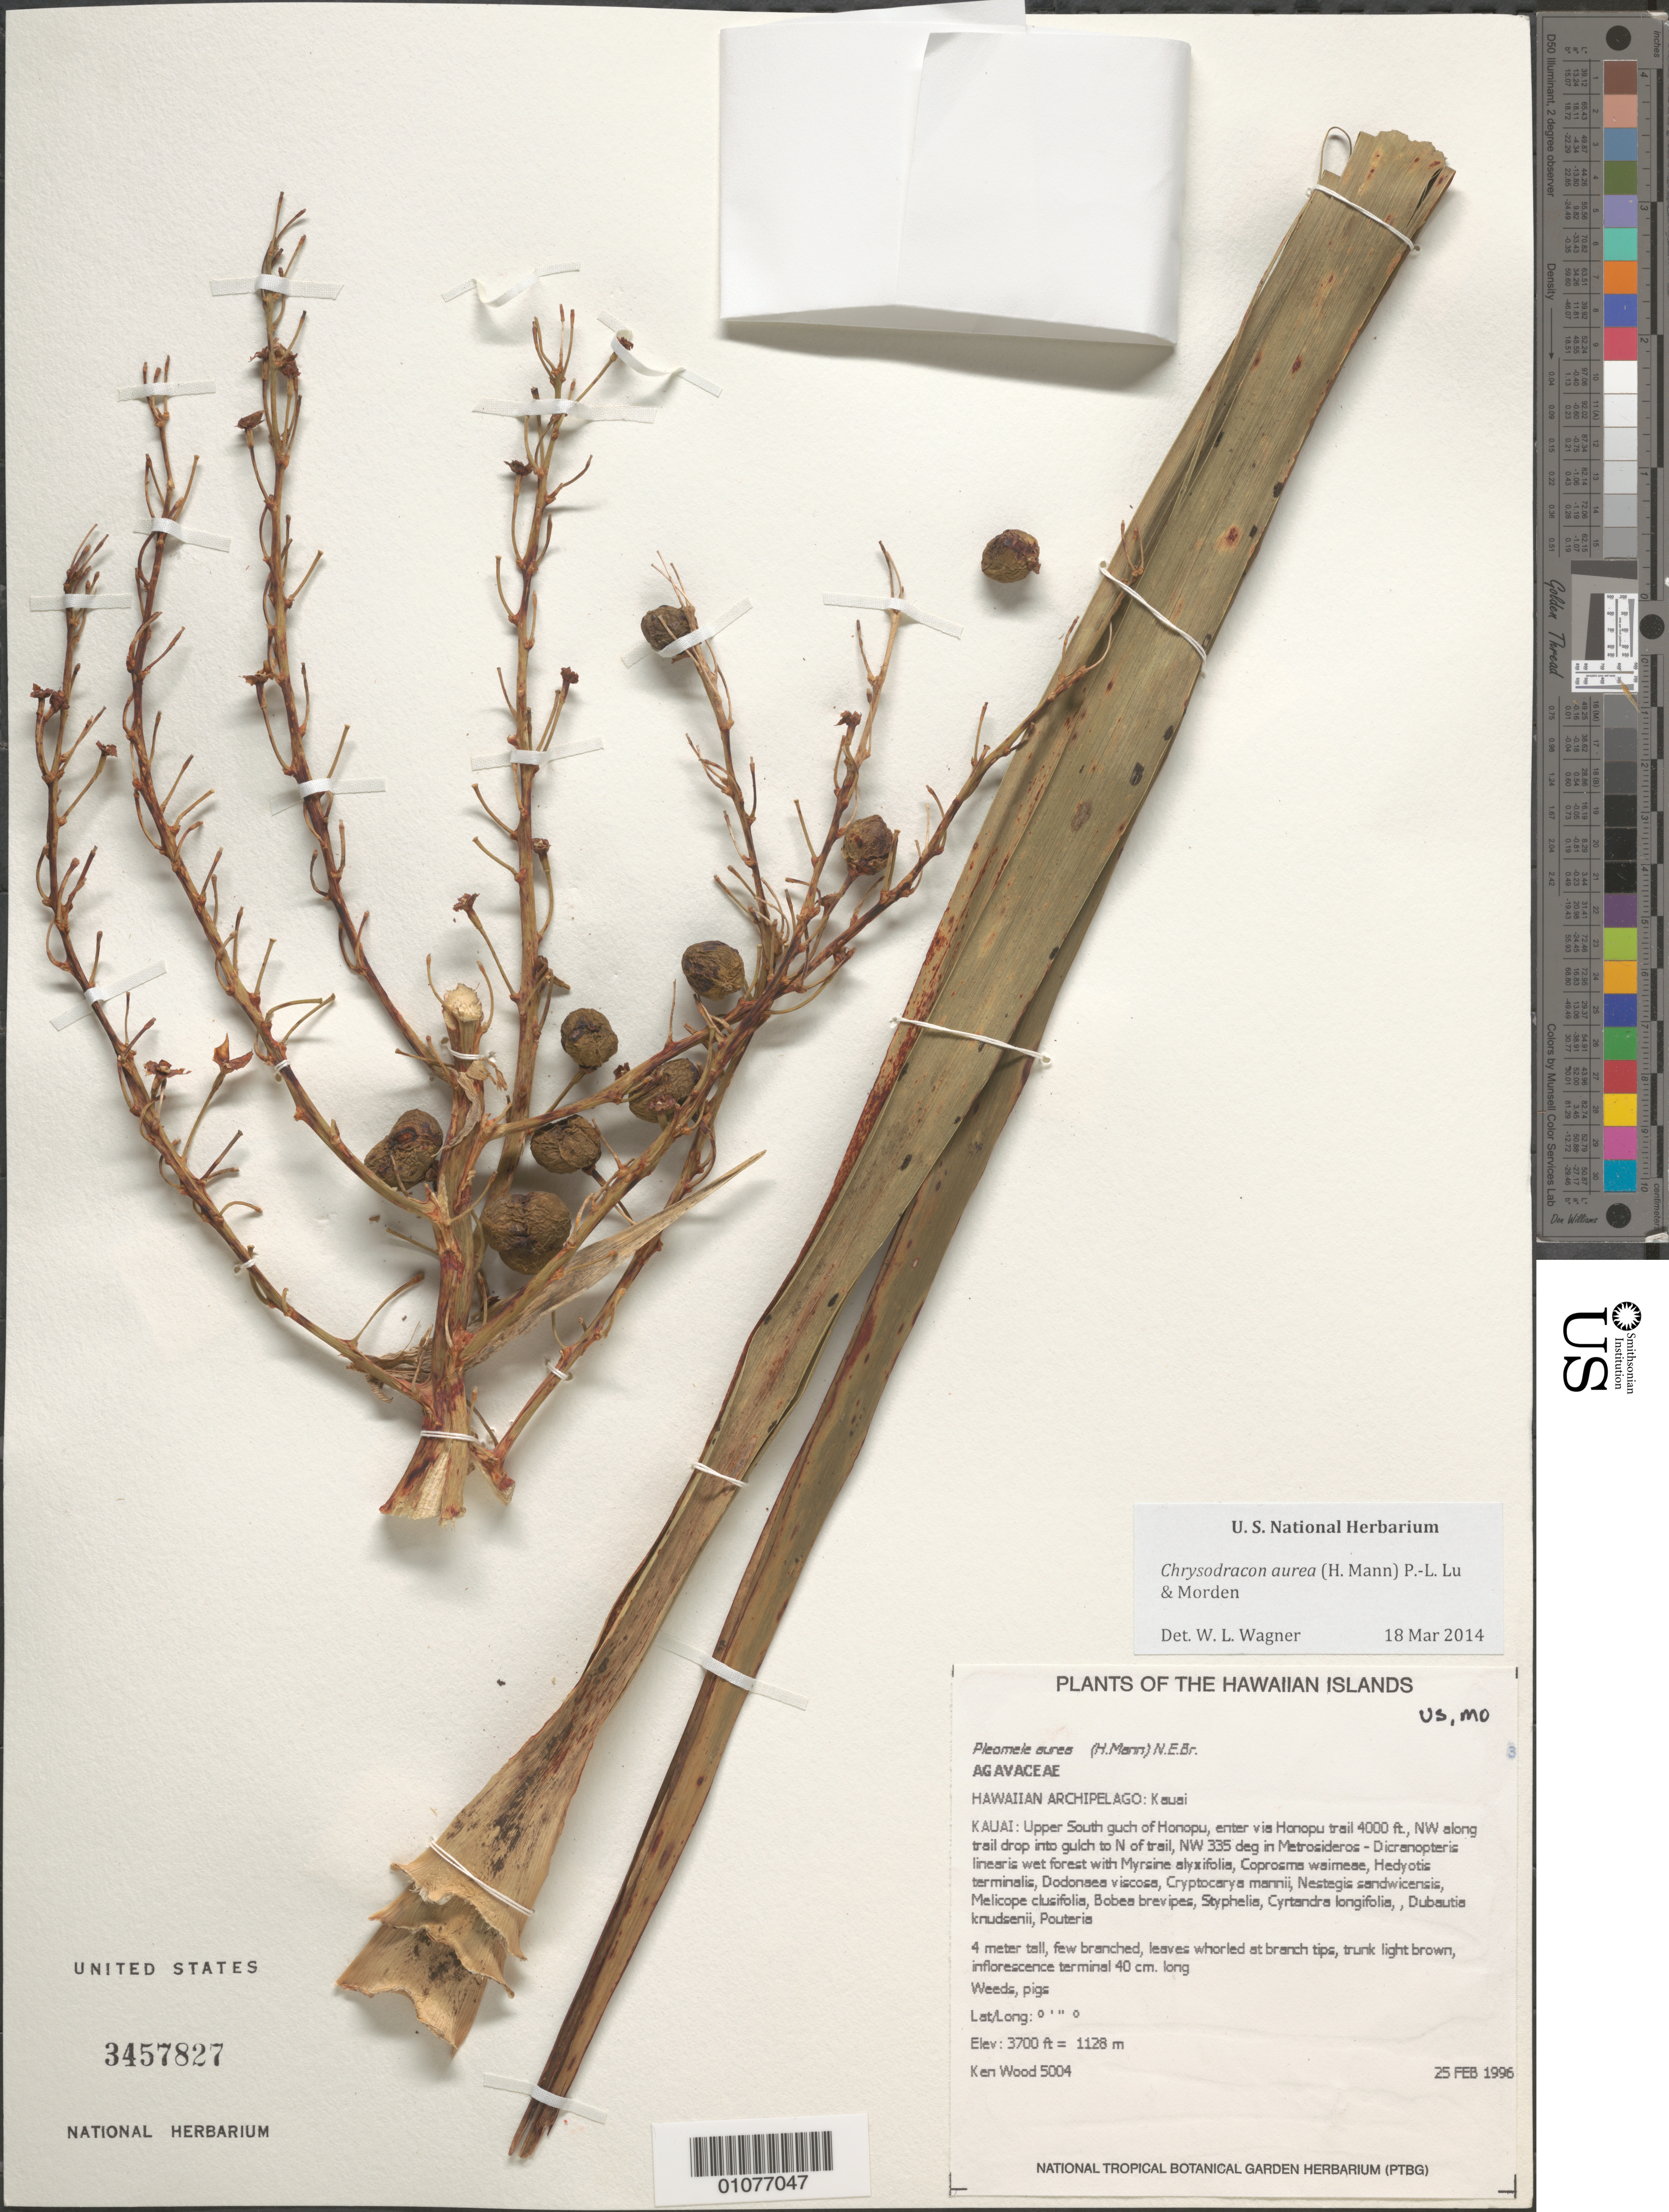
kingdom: Plantae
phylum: Tracheophyta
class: Liliopsida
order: Asparagales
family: Asparagaceae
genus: Dracaena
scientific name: Dracaena aurea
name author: H. Mann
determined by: Wagner, W. L., (BOT), Smithsonian Institution - National Museum of Natural History (UNITED STATES)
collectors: K. R. Wood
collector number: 5004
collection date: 1996-02-25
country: United States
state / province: Hawaii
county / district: Kauai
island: Kaua'i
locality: Upper S gulch of Honopu, enter via Honopu trail 4000 ft., NW along trail drop into gulch N of trail, NW 335 deg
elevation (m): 1128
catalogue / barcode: US 3457827